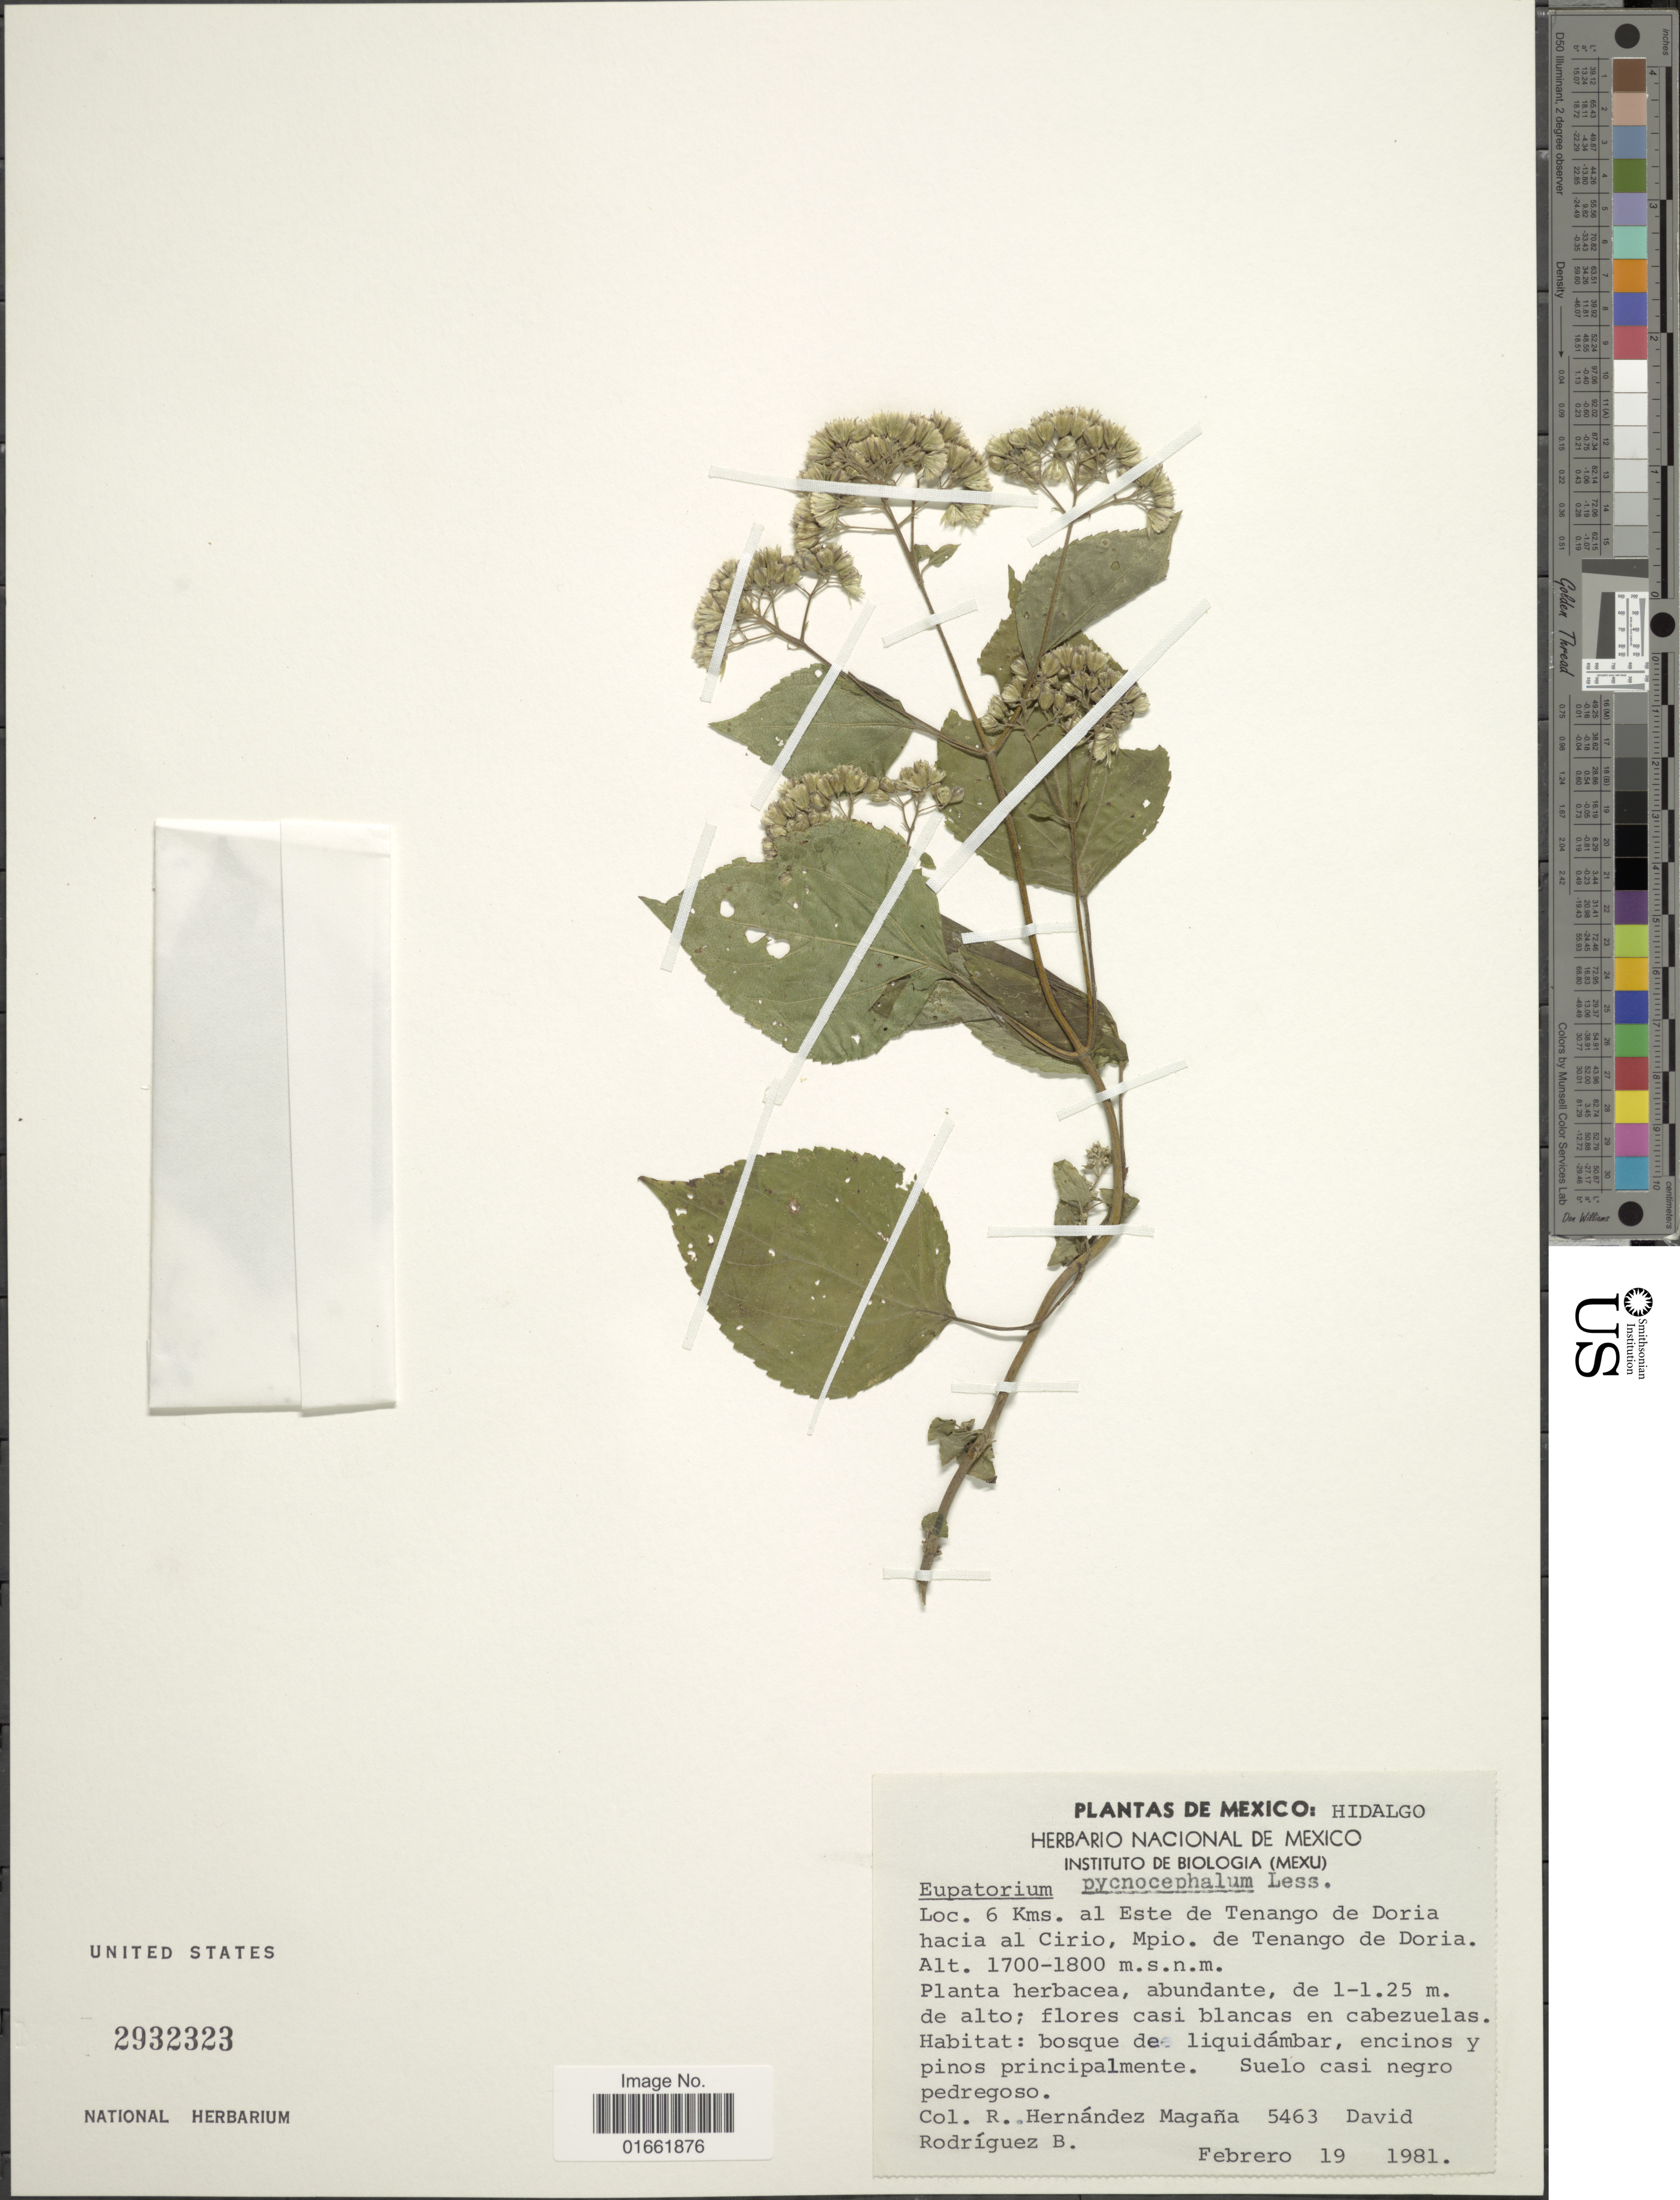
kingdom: Plantae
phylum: Tracheophyta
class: Magnoliopsida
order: Asterales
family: Asteraceae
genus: Fleischmannia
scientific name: Fleischmannia pycnocephala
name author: (Less.) R.M. King & H. Rob.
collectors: R. Hernández-M. & D. Rodríguez B.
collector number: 5463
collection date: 1981-02-19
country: Mexico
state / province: Hidalgo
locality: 6 Kms. al Este de Tenango de Doria hacia al Cirio, Mpio. de Tenango de Doria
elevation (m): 1700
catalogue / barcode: US 2932323